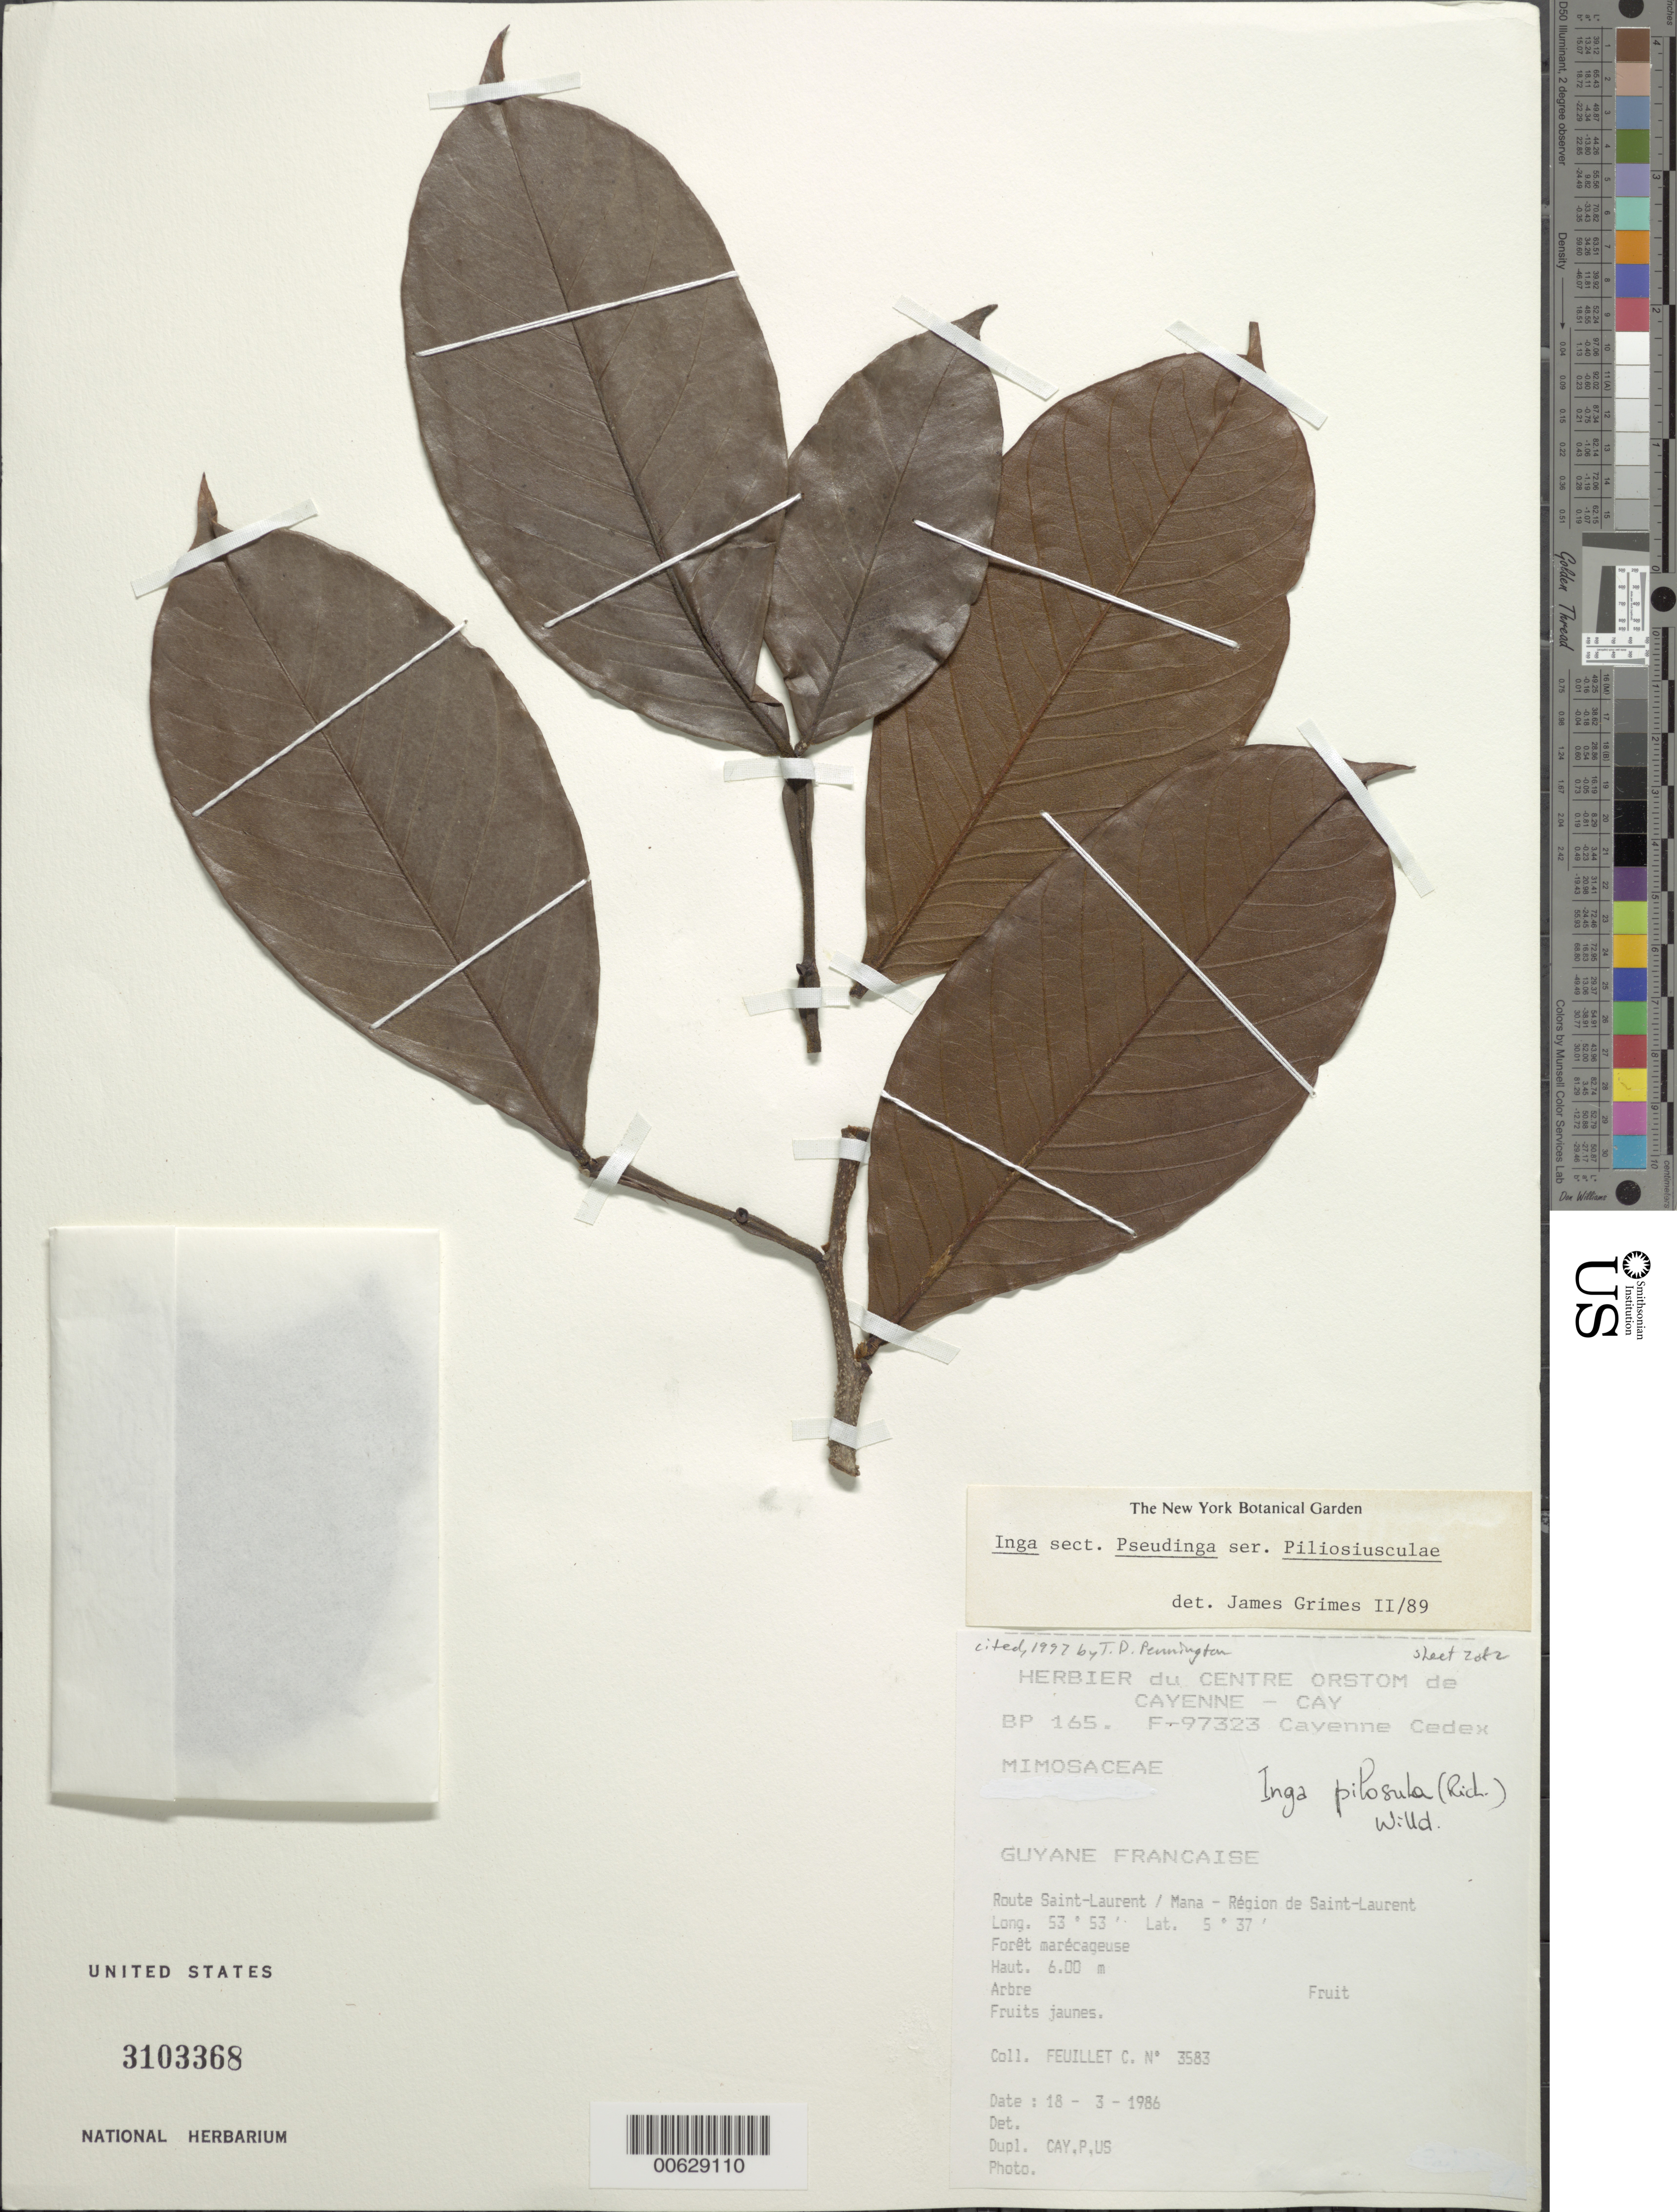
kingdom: Plantae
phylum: Tracheophyta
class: Magnoliopsida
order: Fabales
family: Fabaceae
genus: Inga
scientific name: Inga pilosula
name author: (Rich.) J.F. Macbr.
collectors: C. Feuillet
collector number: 3583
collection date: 1986-03-18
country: French Guiana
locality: Guyane Francaise, Route Saint-Laurent/ Mana, Region de Saint-Laurent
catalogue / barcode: US 3103368